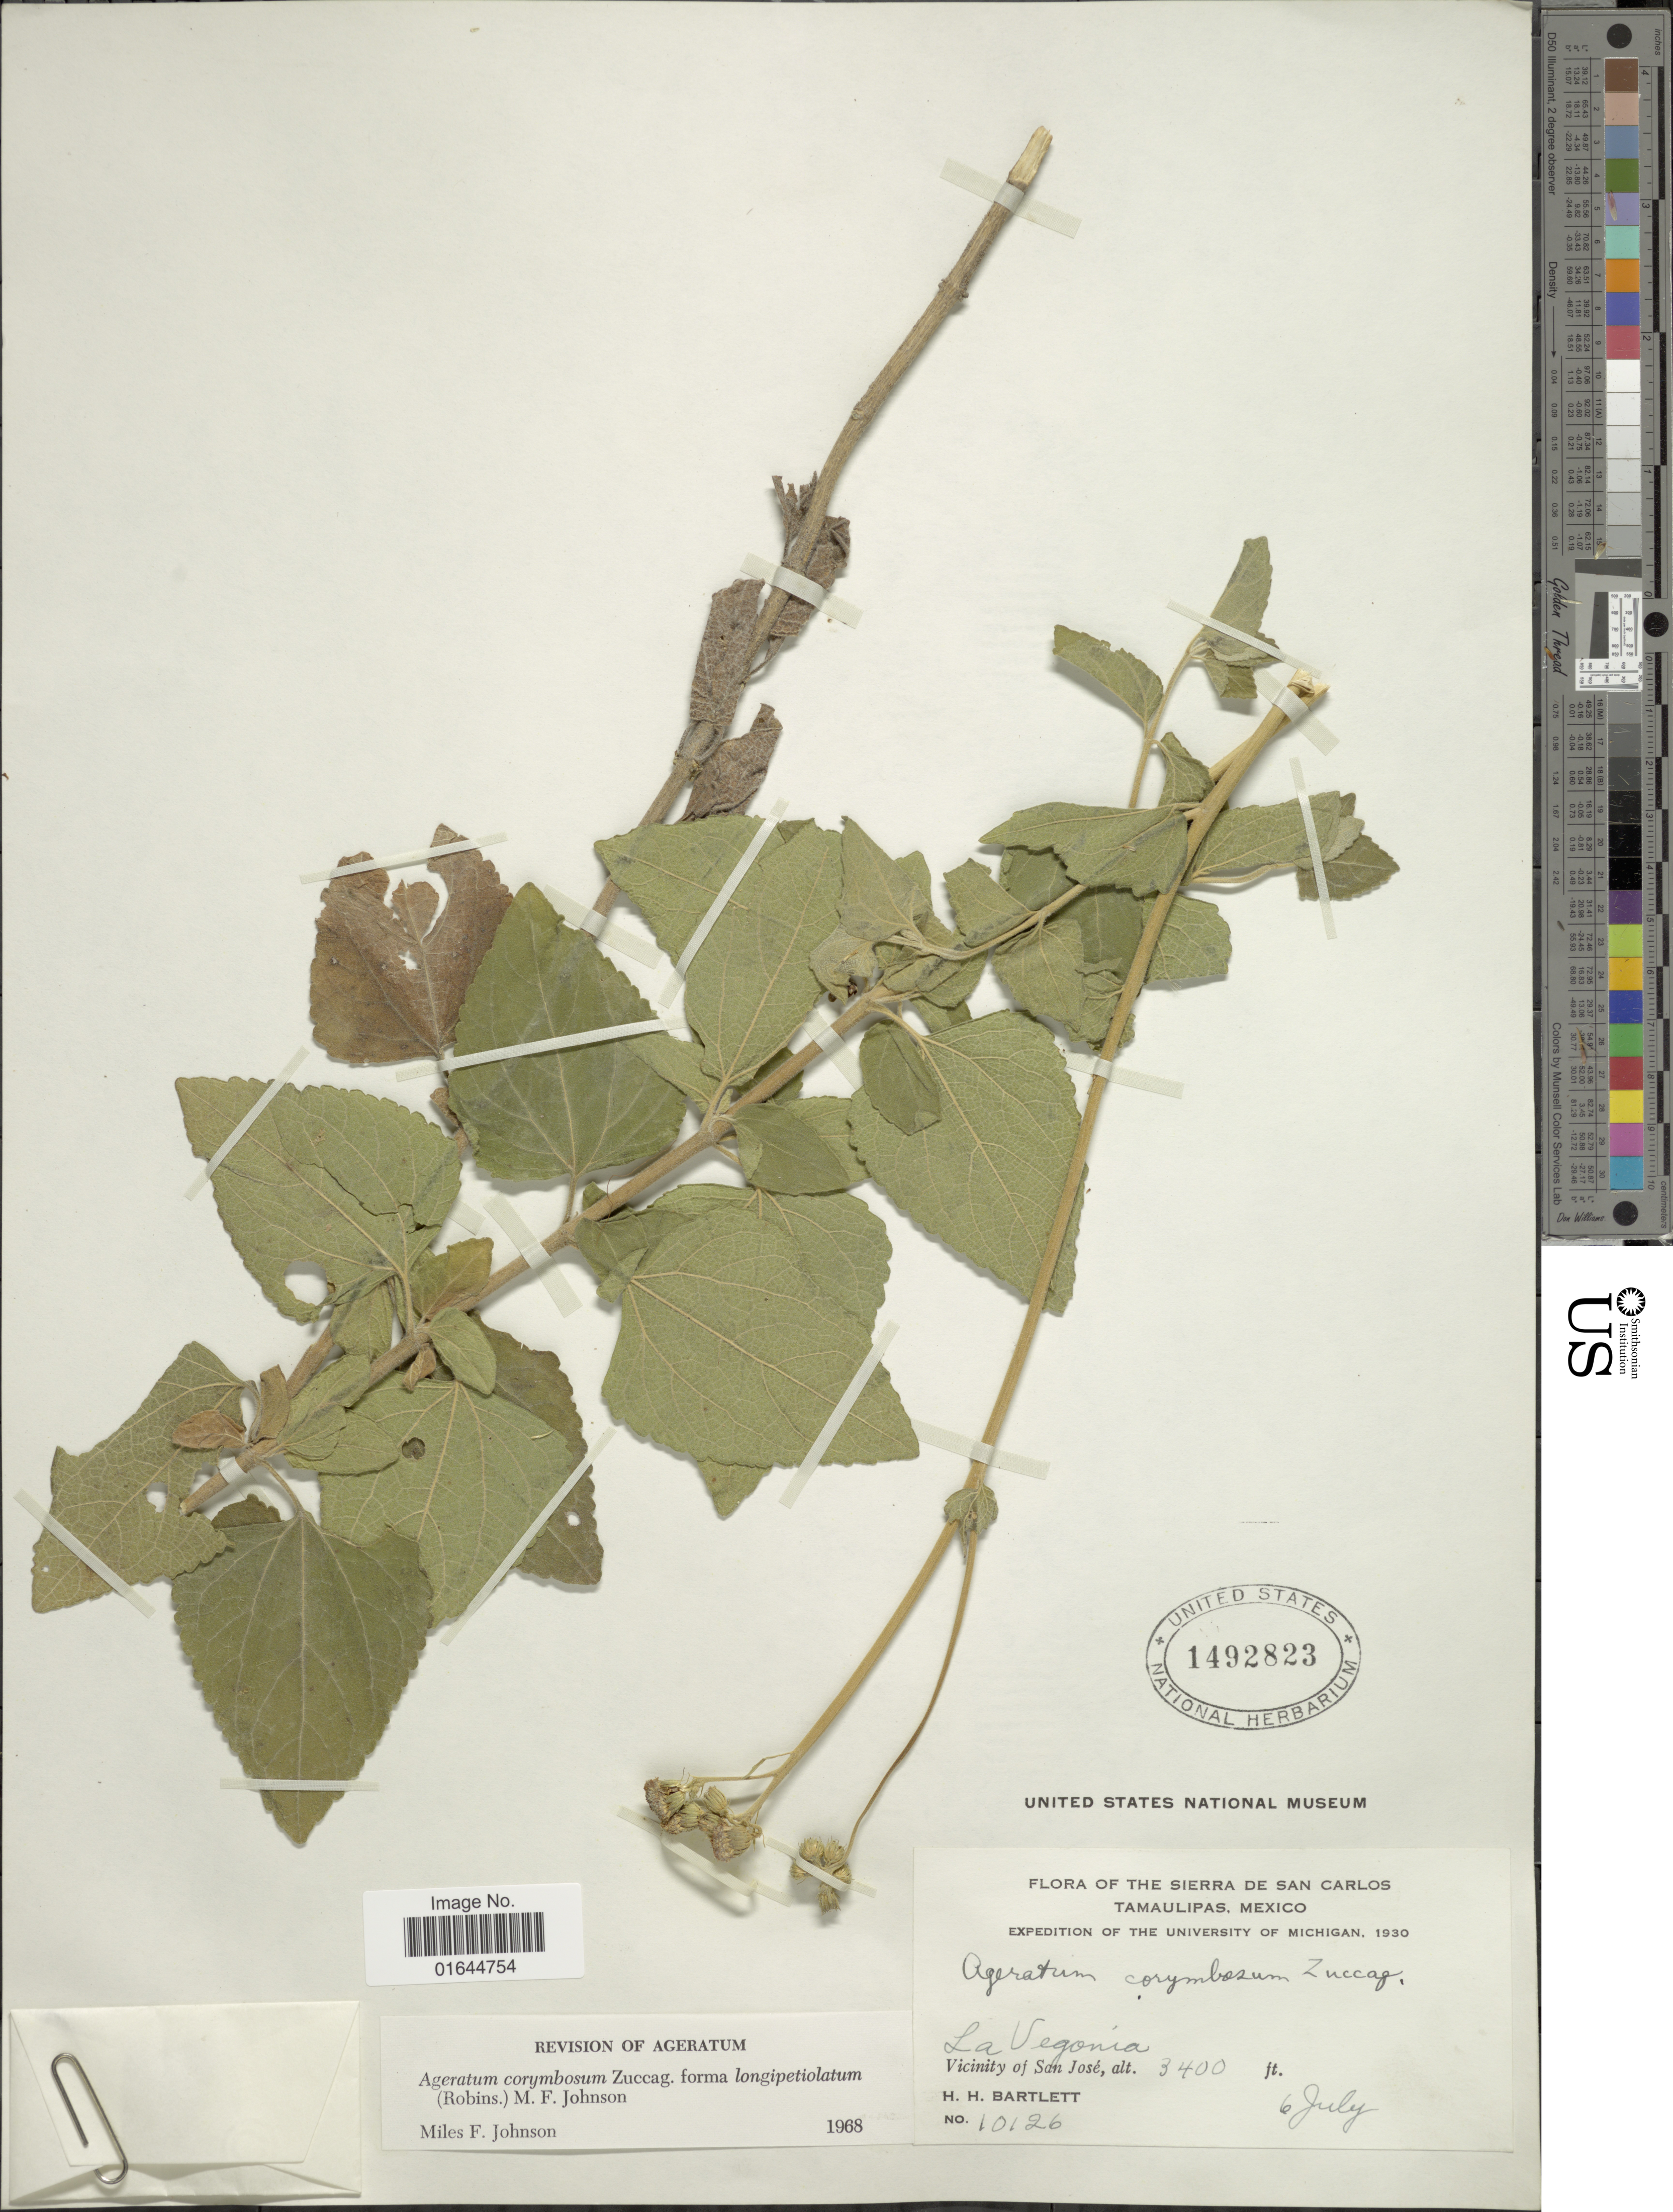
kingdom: Plantae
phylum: Tracheophyta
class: Magnoliopsida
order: Asterales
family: Asteraceae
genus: Ageratum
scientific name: Ageratum corymbosum f. longipetiolatum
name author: (B.L. Rob.) M.F. Johnson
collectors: H. H. Bartlett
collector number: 10126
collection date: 1930-07-06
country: Mexico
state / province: Tamaulipas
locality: The Sierra de San Carlos, Tamaulipas, Mexico, La Vegonia, Vicinity of San José.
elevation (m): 1036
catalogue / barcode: US 1492823